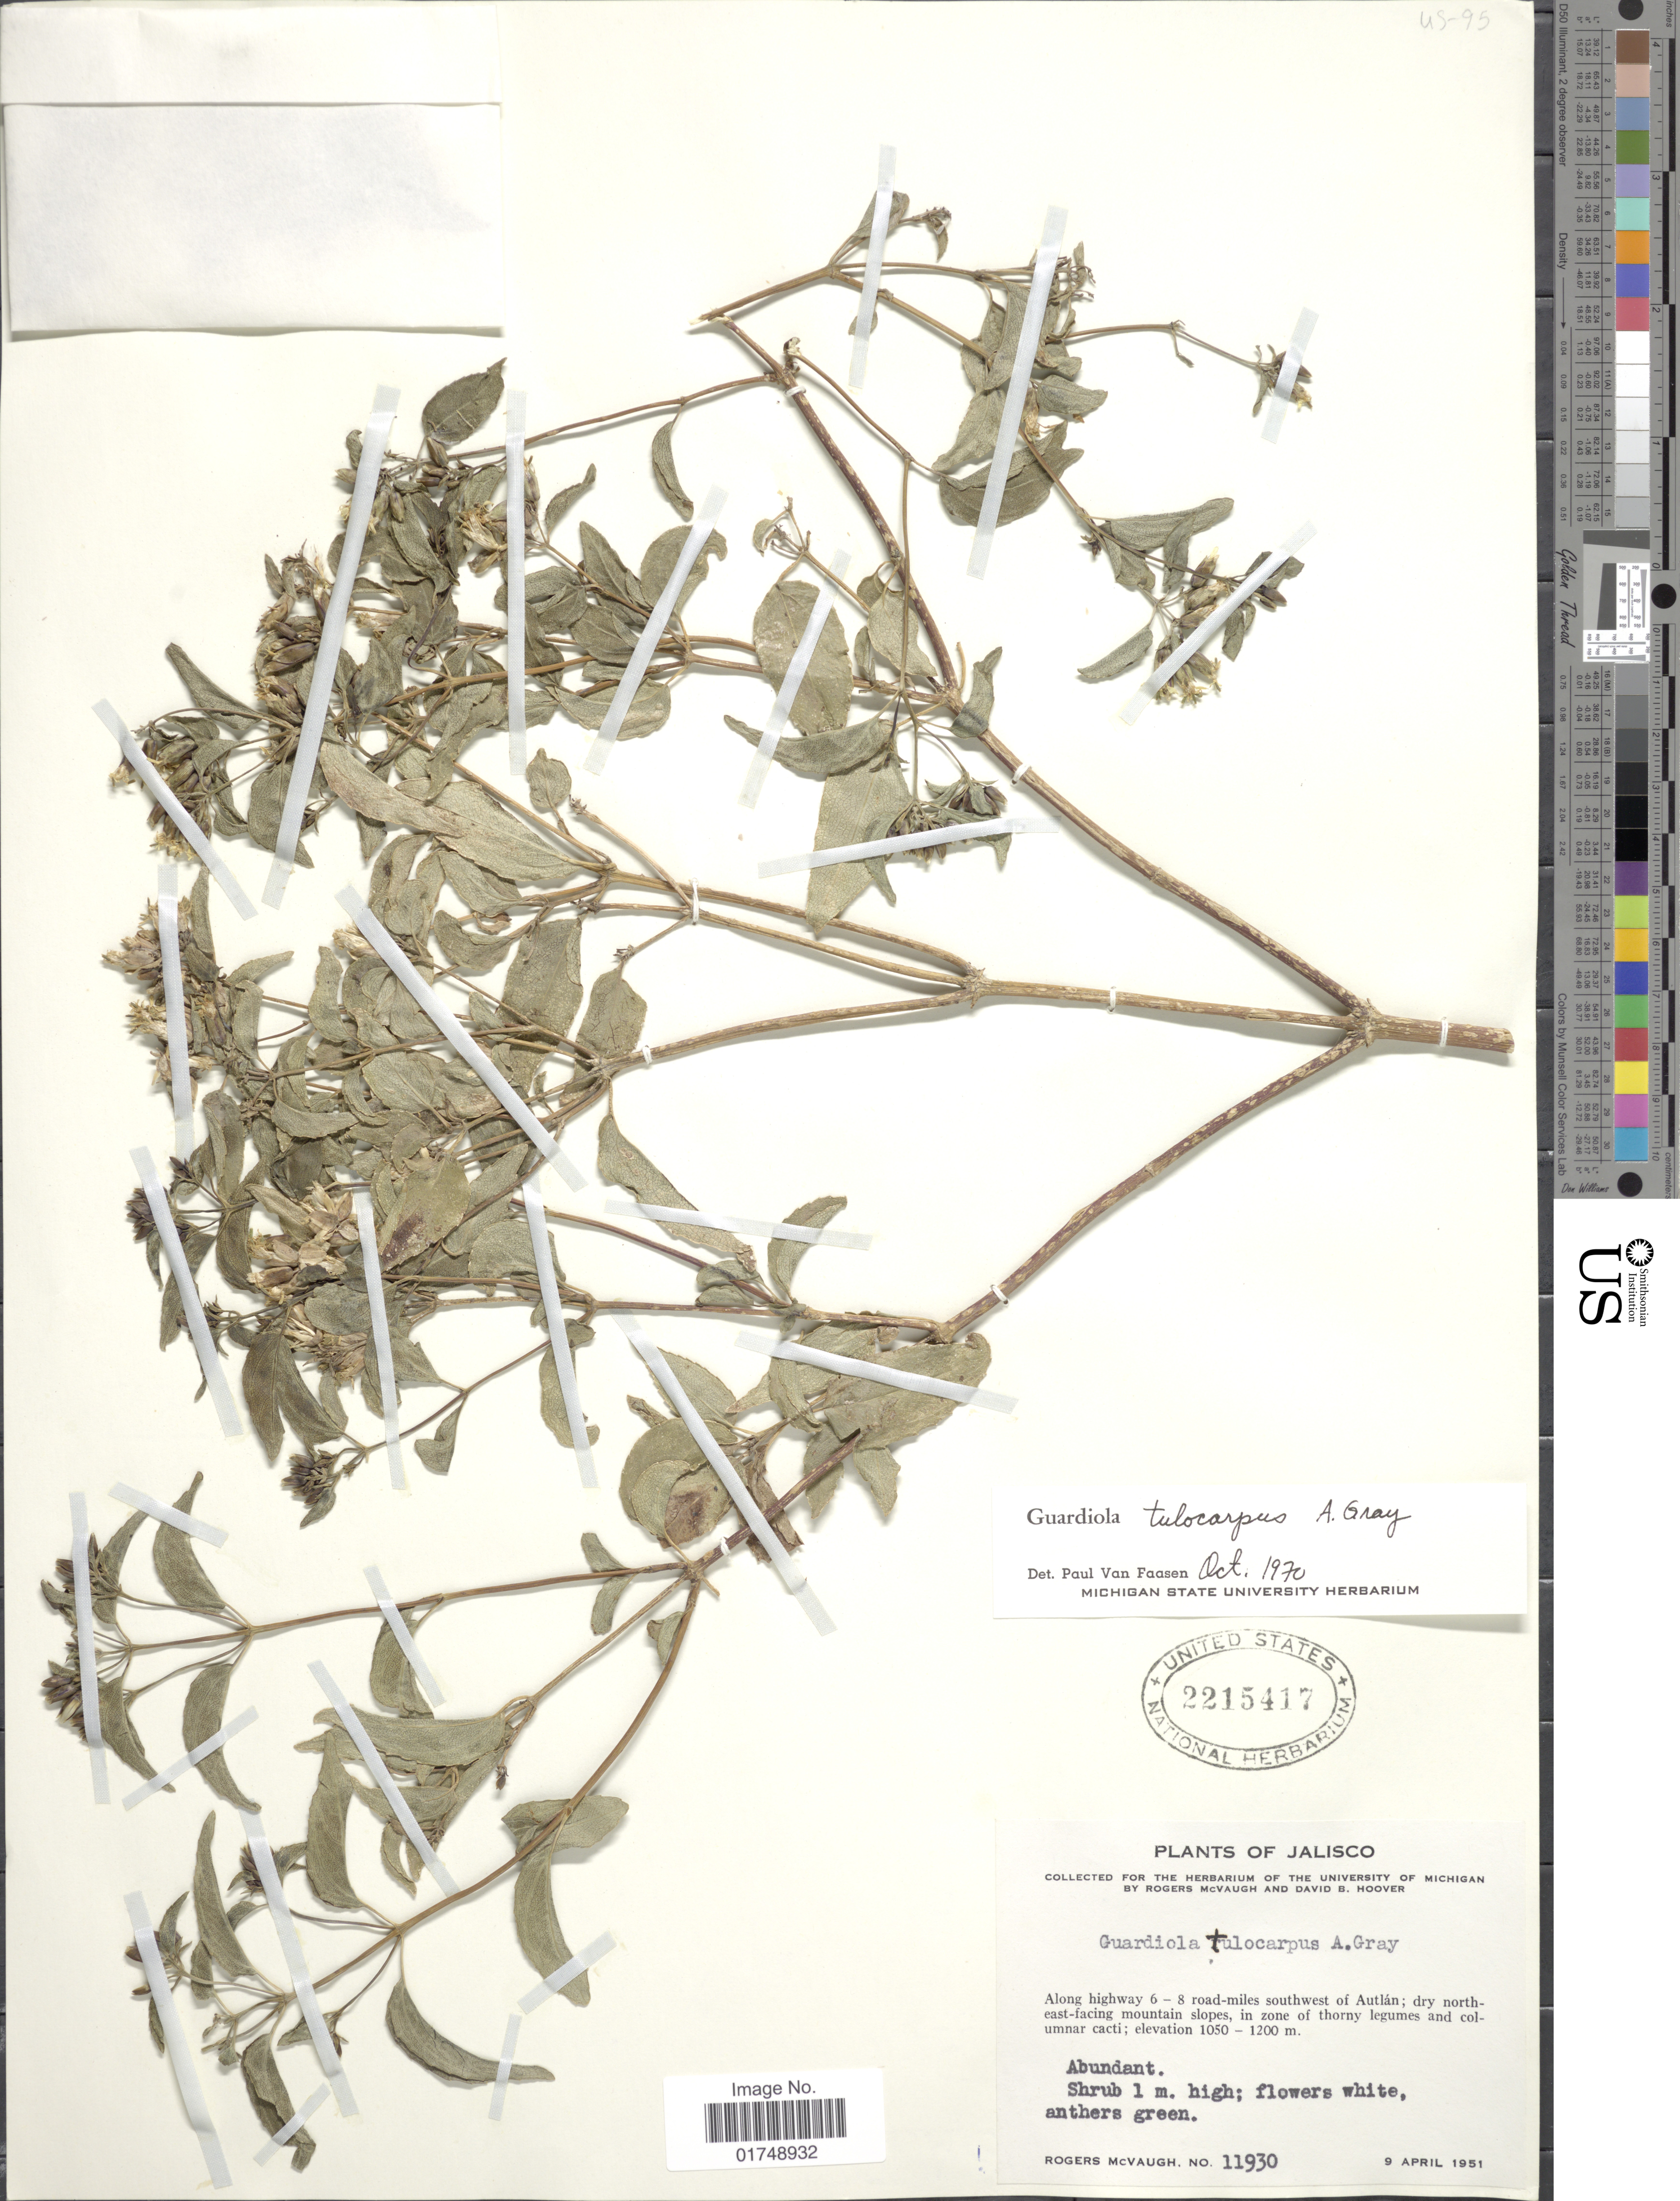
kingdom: Plantae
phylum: Tracheophyta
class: Magnoliopsida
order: Asterales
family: Asteraceae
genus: Guardiola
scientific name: Guardiola tulocarpus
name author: A. Gray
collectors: R. McVaugh & D. B. Hoover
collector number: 11930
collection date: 1951-04-09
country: Mexico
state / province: Jalisco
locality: Along highway 6-8 road miles southwest of Autlan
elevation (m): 1050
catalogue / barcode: US 2215417